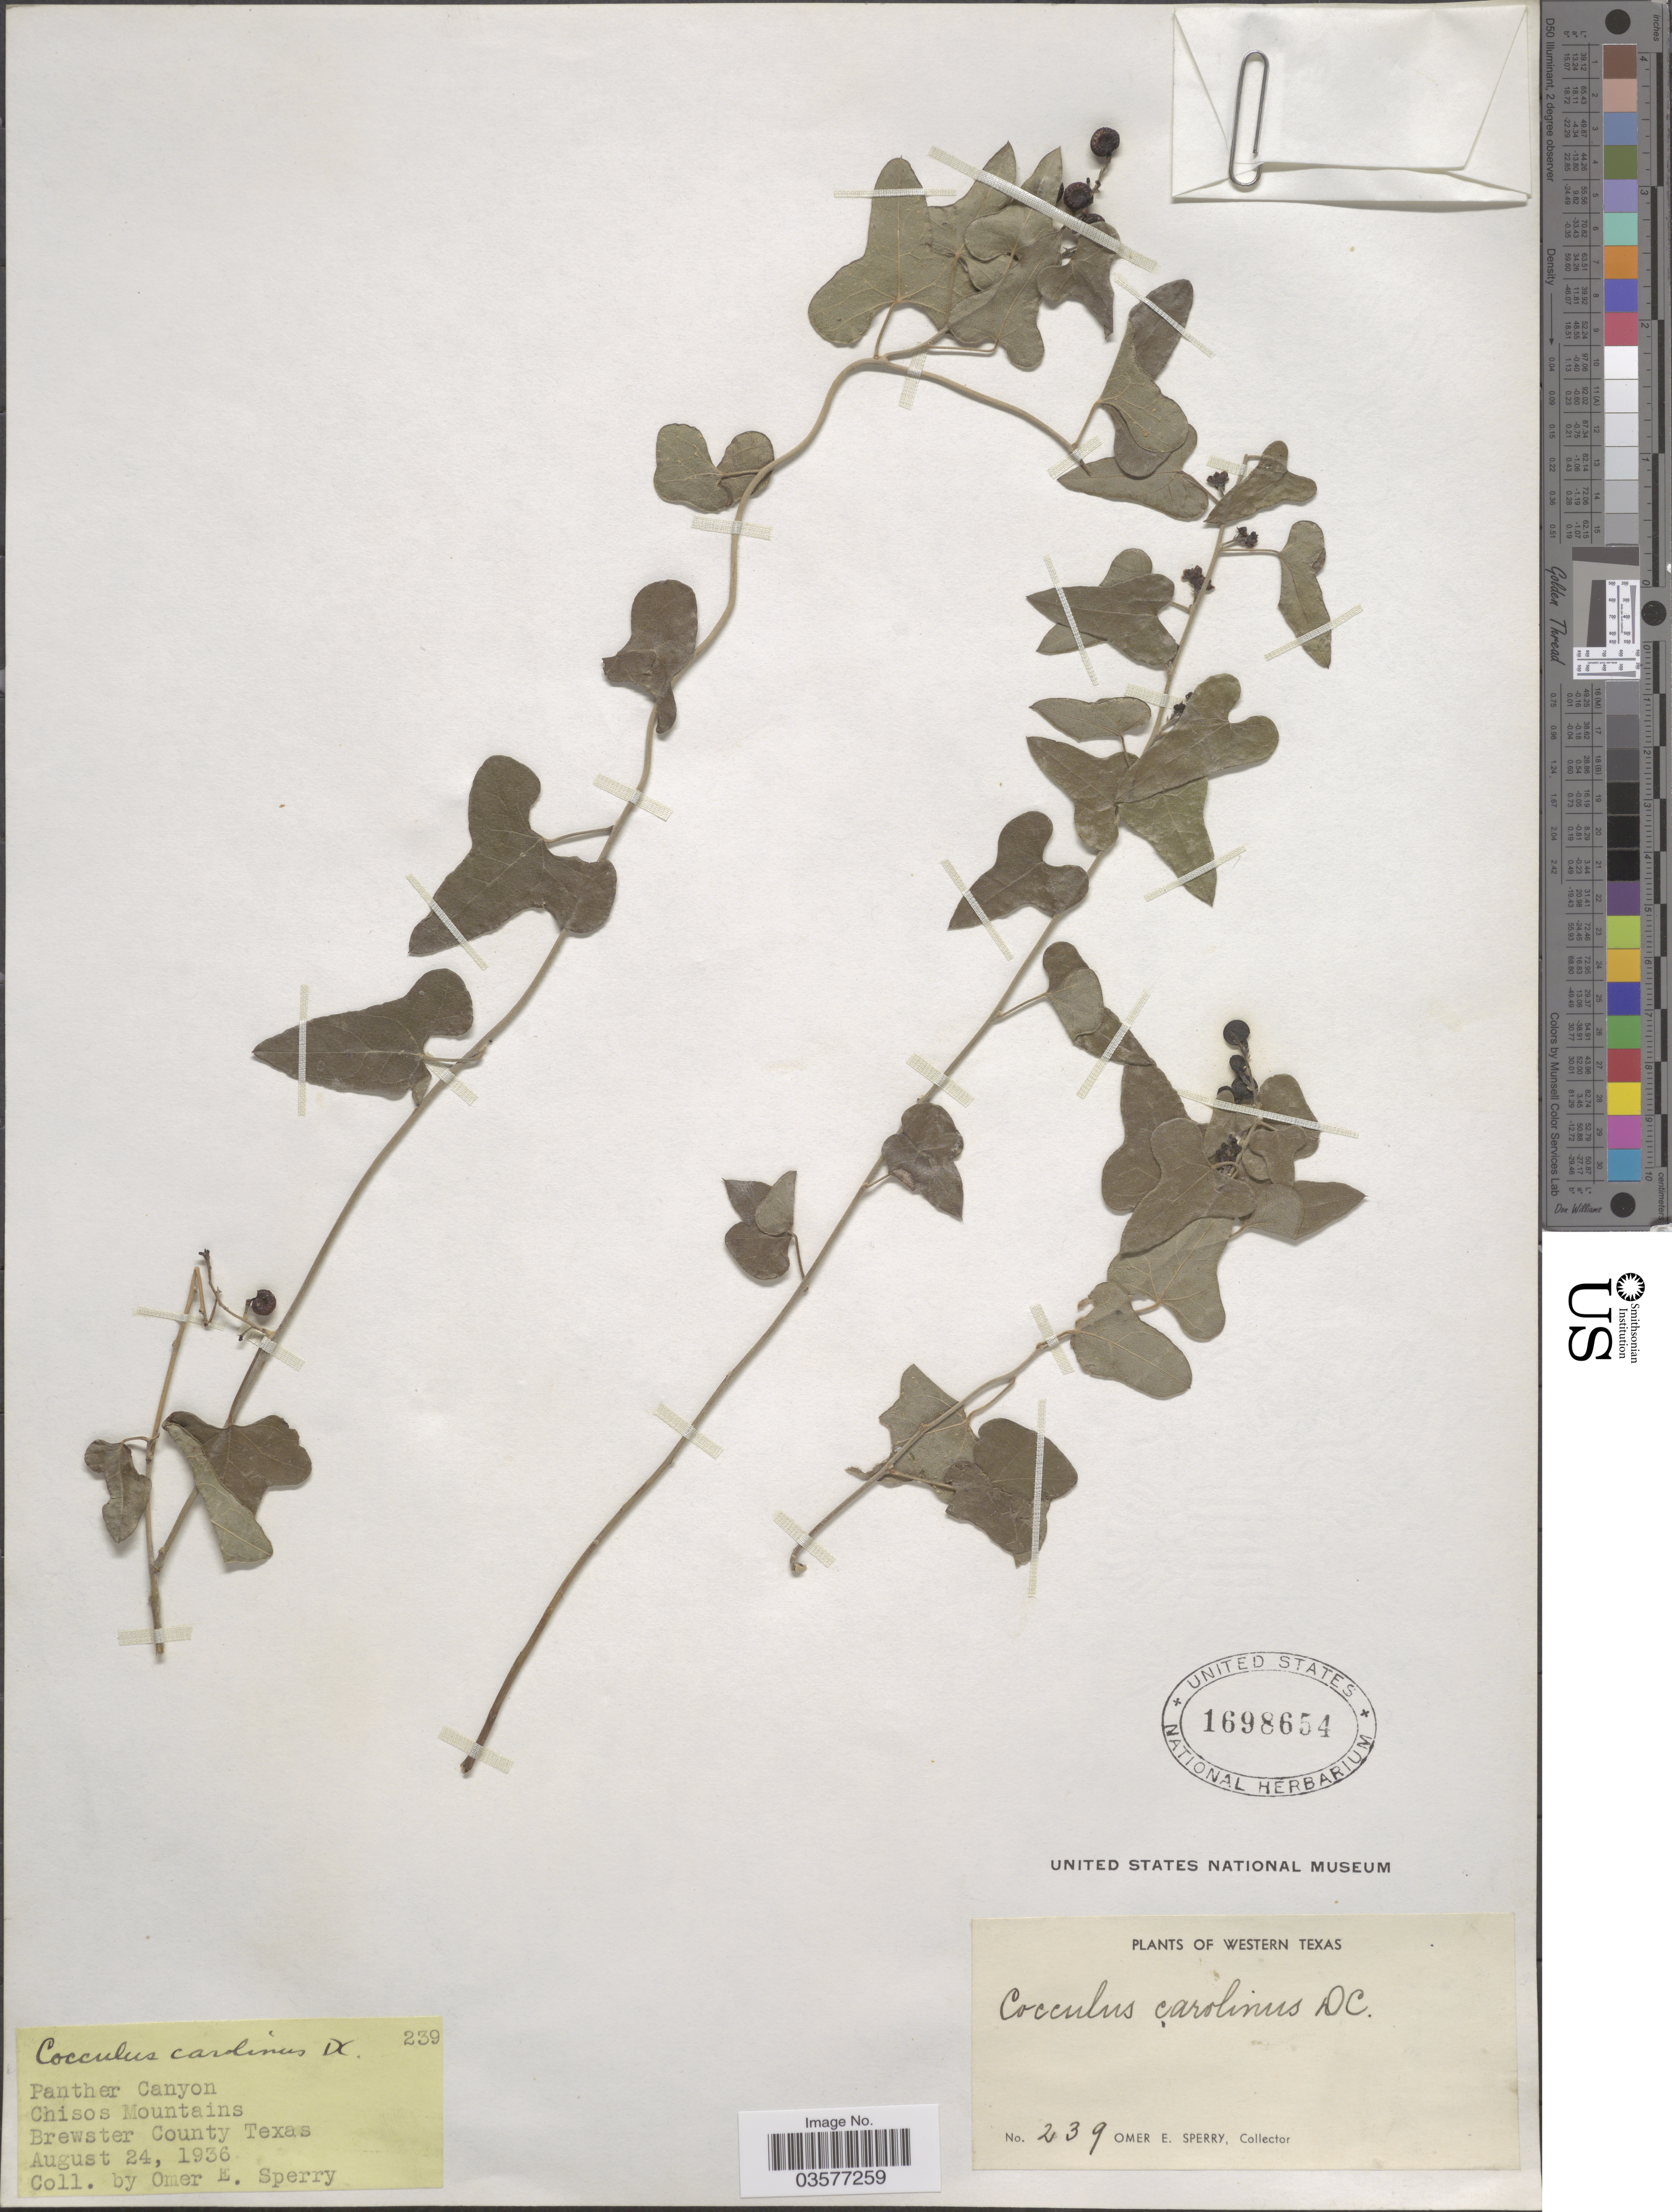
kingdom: Plantae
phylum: Tracheophyta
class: Magnoliopsida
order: Ranunculales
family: Menispermaceae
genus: Cocculus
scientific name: Cocculus carolinus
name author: (L.) DC.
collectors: O. E. Sperry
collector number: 239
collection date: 1936-08-24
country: United States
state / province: Texas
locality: Panther Canyon, Chisos Mountains, Brewster County. Western Texas.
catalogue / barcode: US 1698654